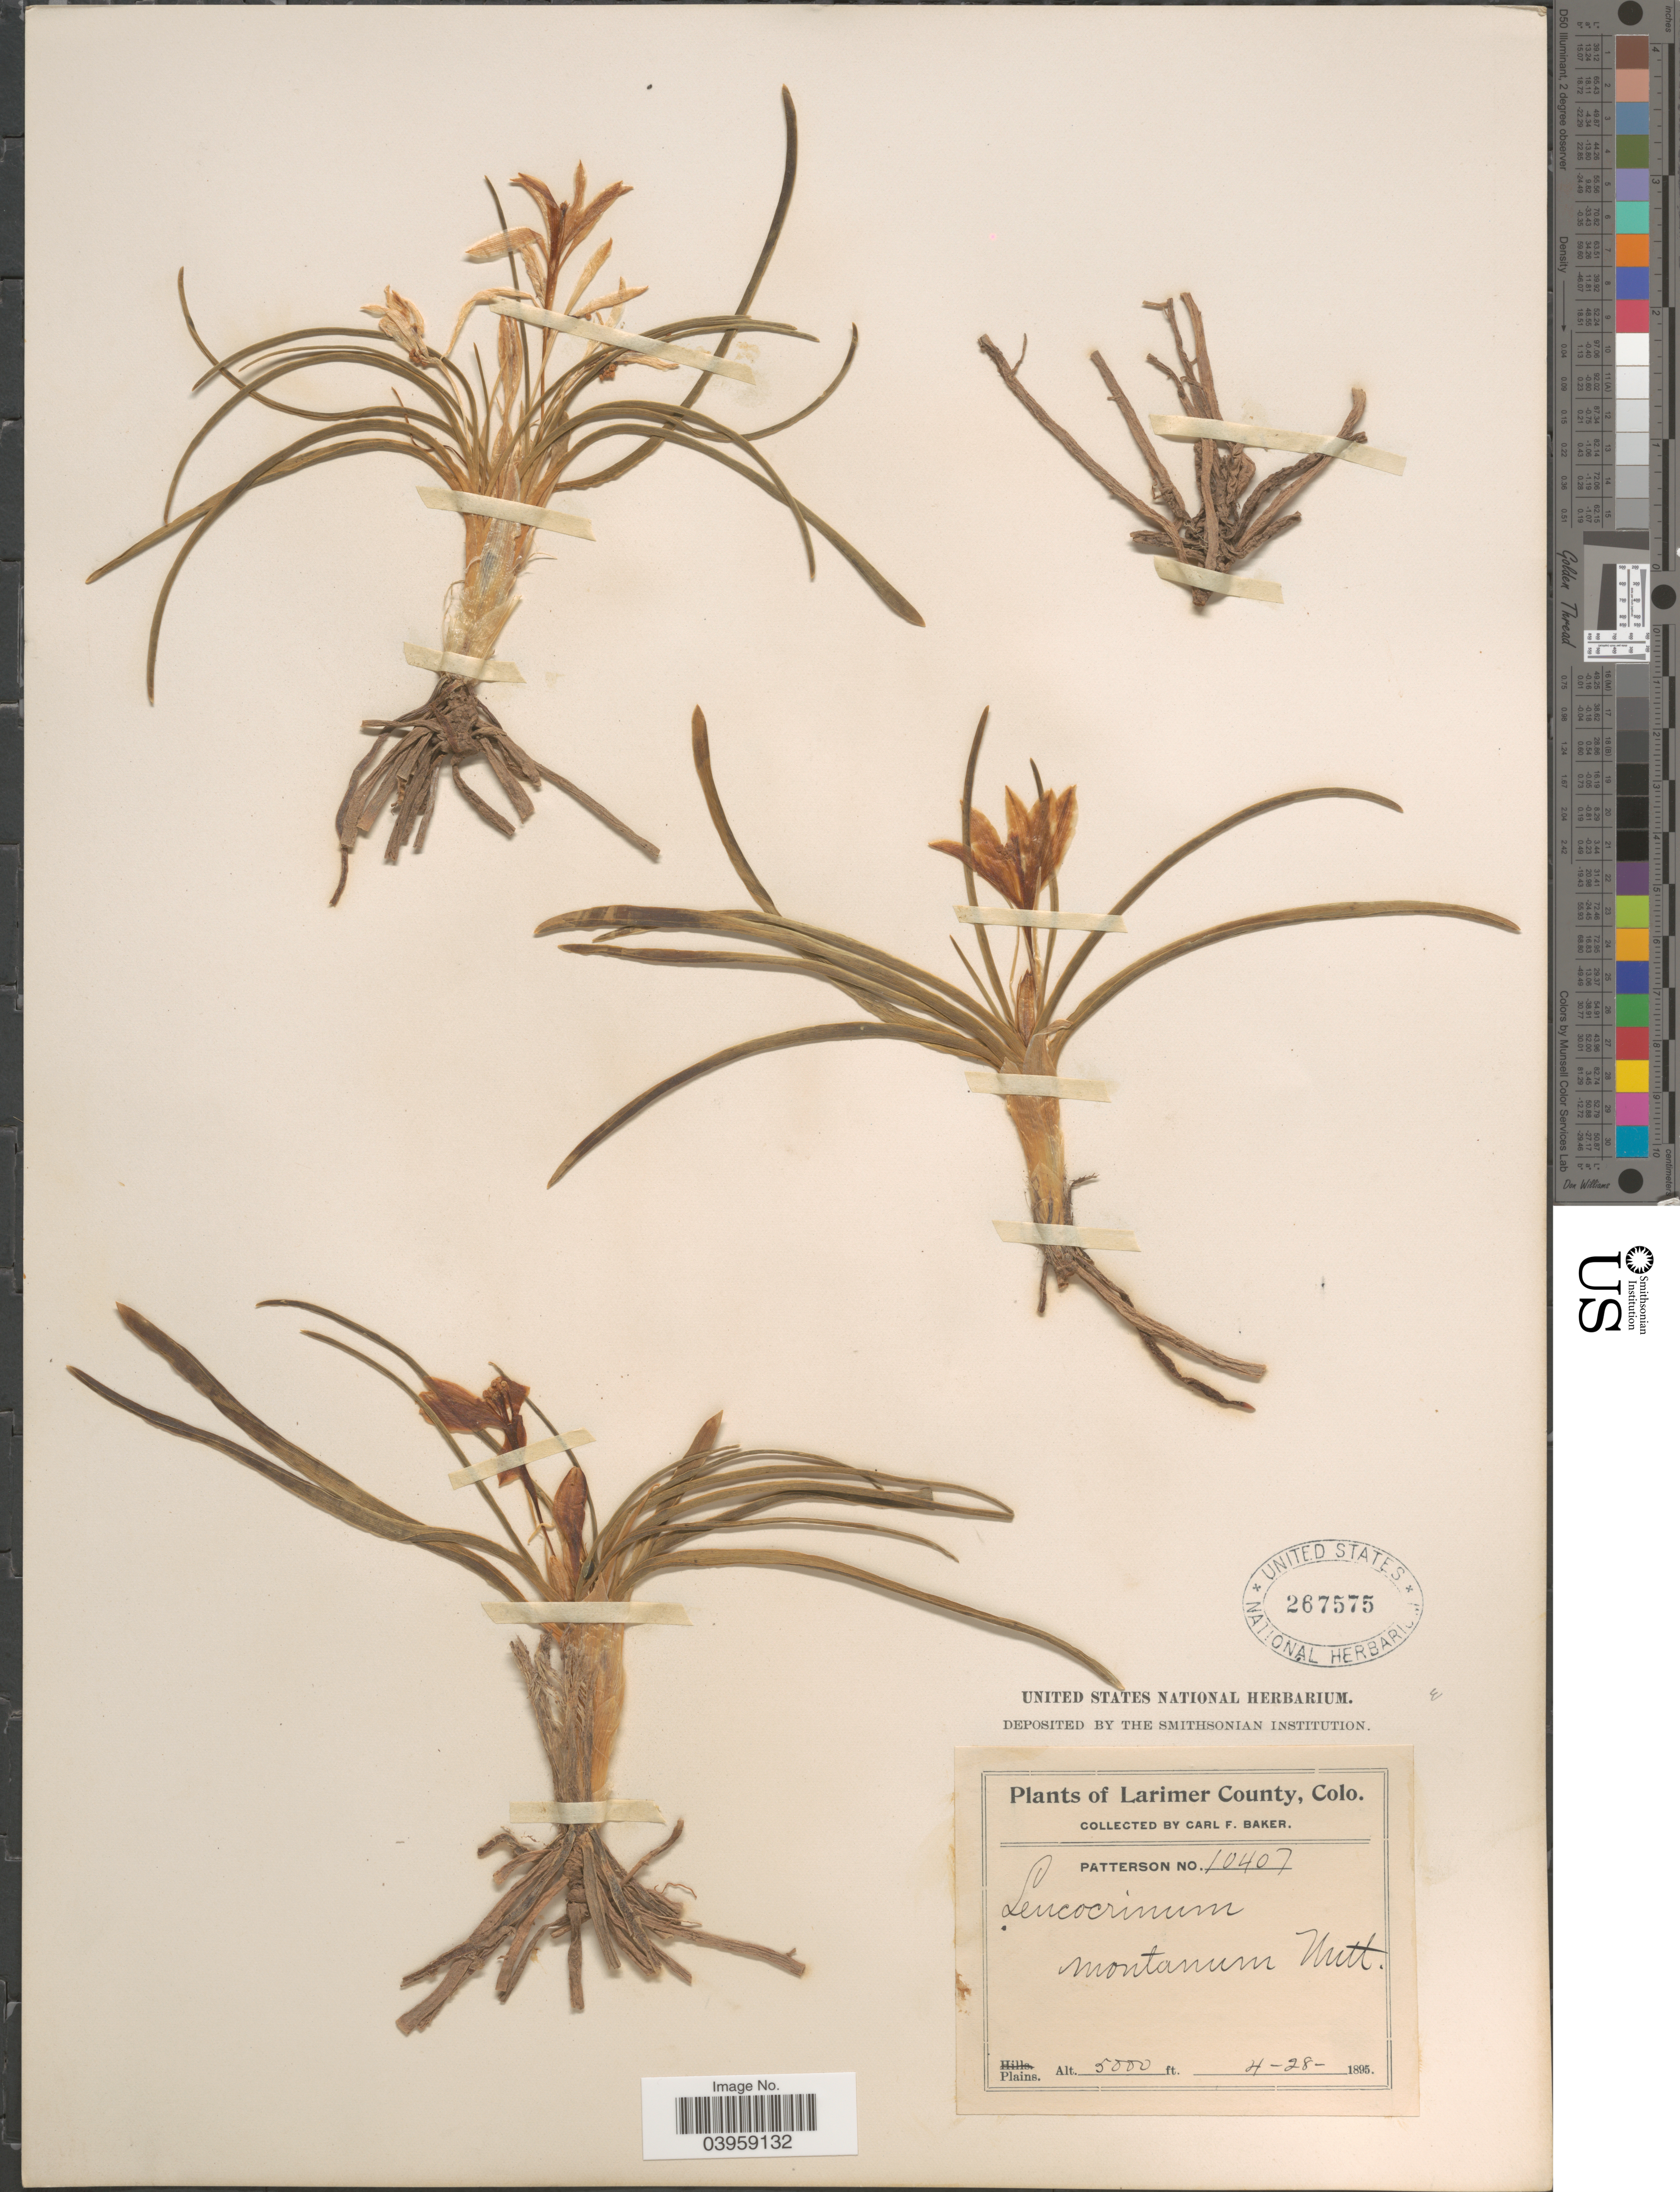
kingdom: Plantae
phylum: Tracheophyta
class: Liliopsida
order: Asparagales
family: Asparagaceae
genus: Leucocrinum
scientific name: Leucocrinum montanum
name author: Nutt.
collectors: C. F. Baker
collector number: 10407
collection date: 1895-04-28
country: United States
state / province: Colorado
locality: Larimer County. Plains.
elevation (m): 1524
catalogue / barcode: US 267575